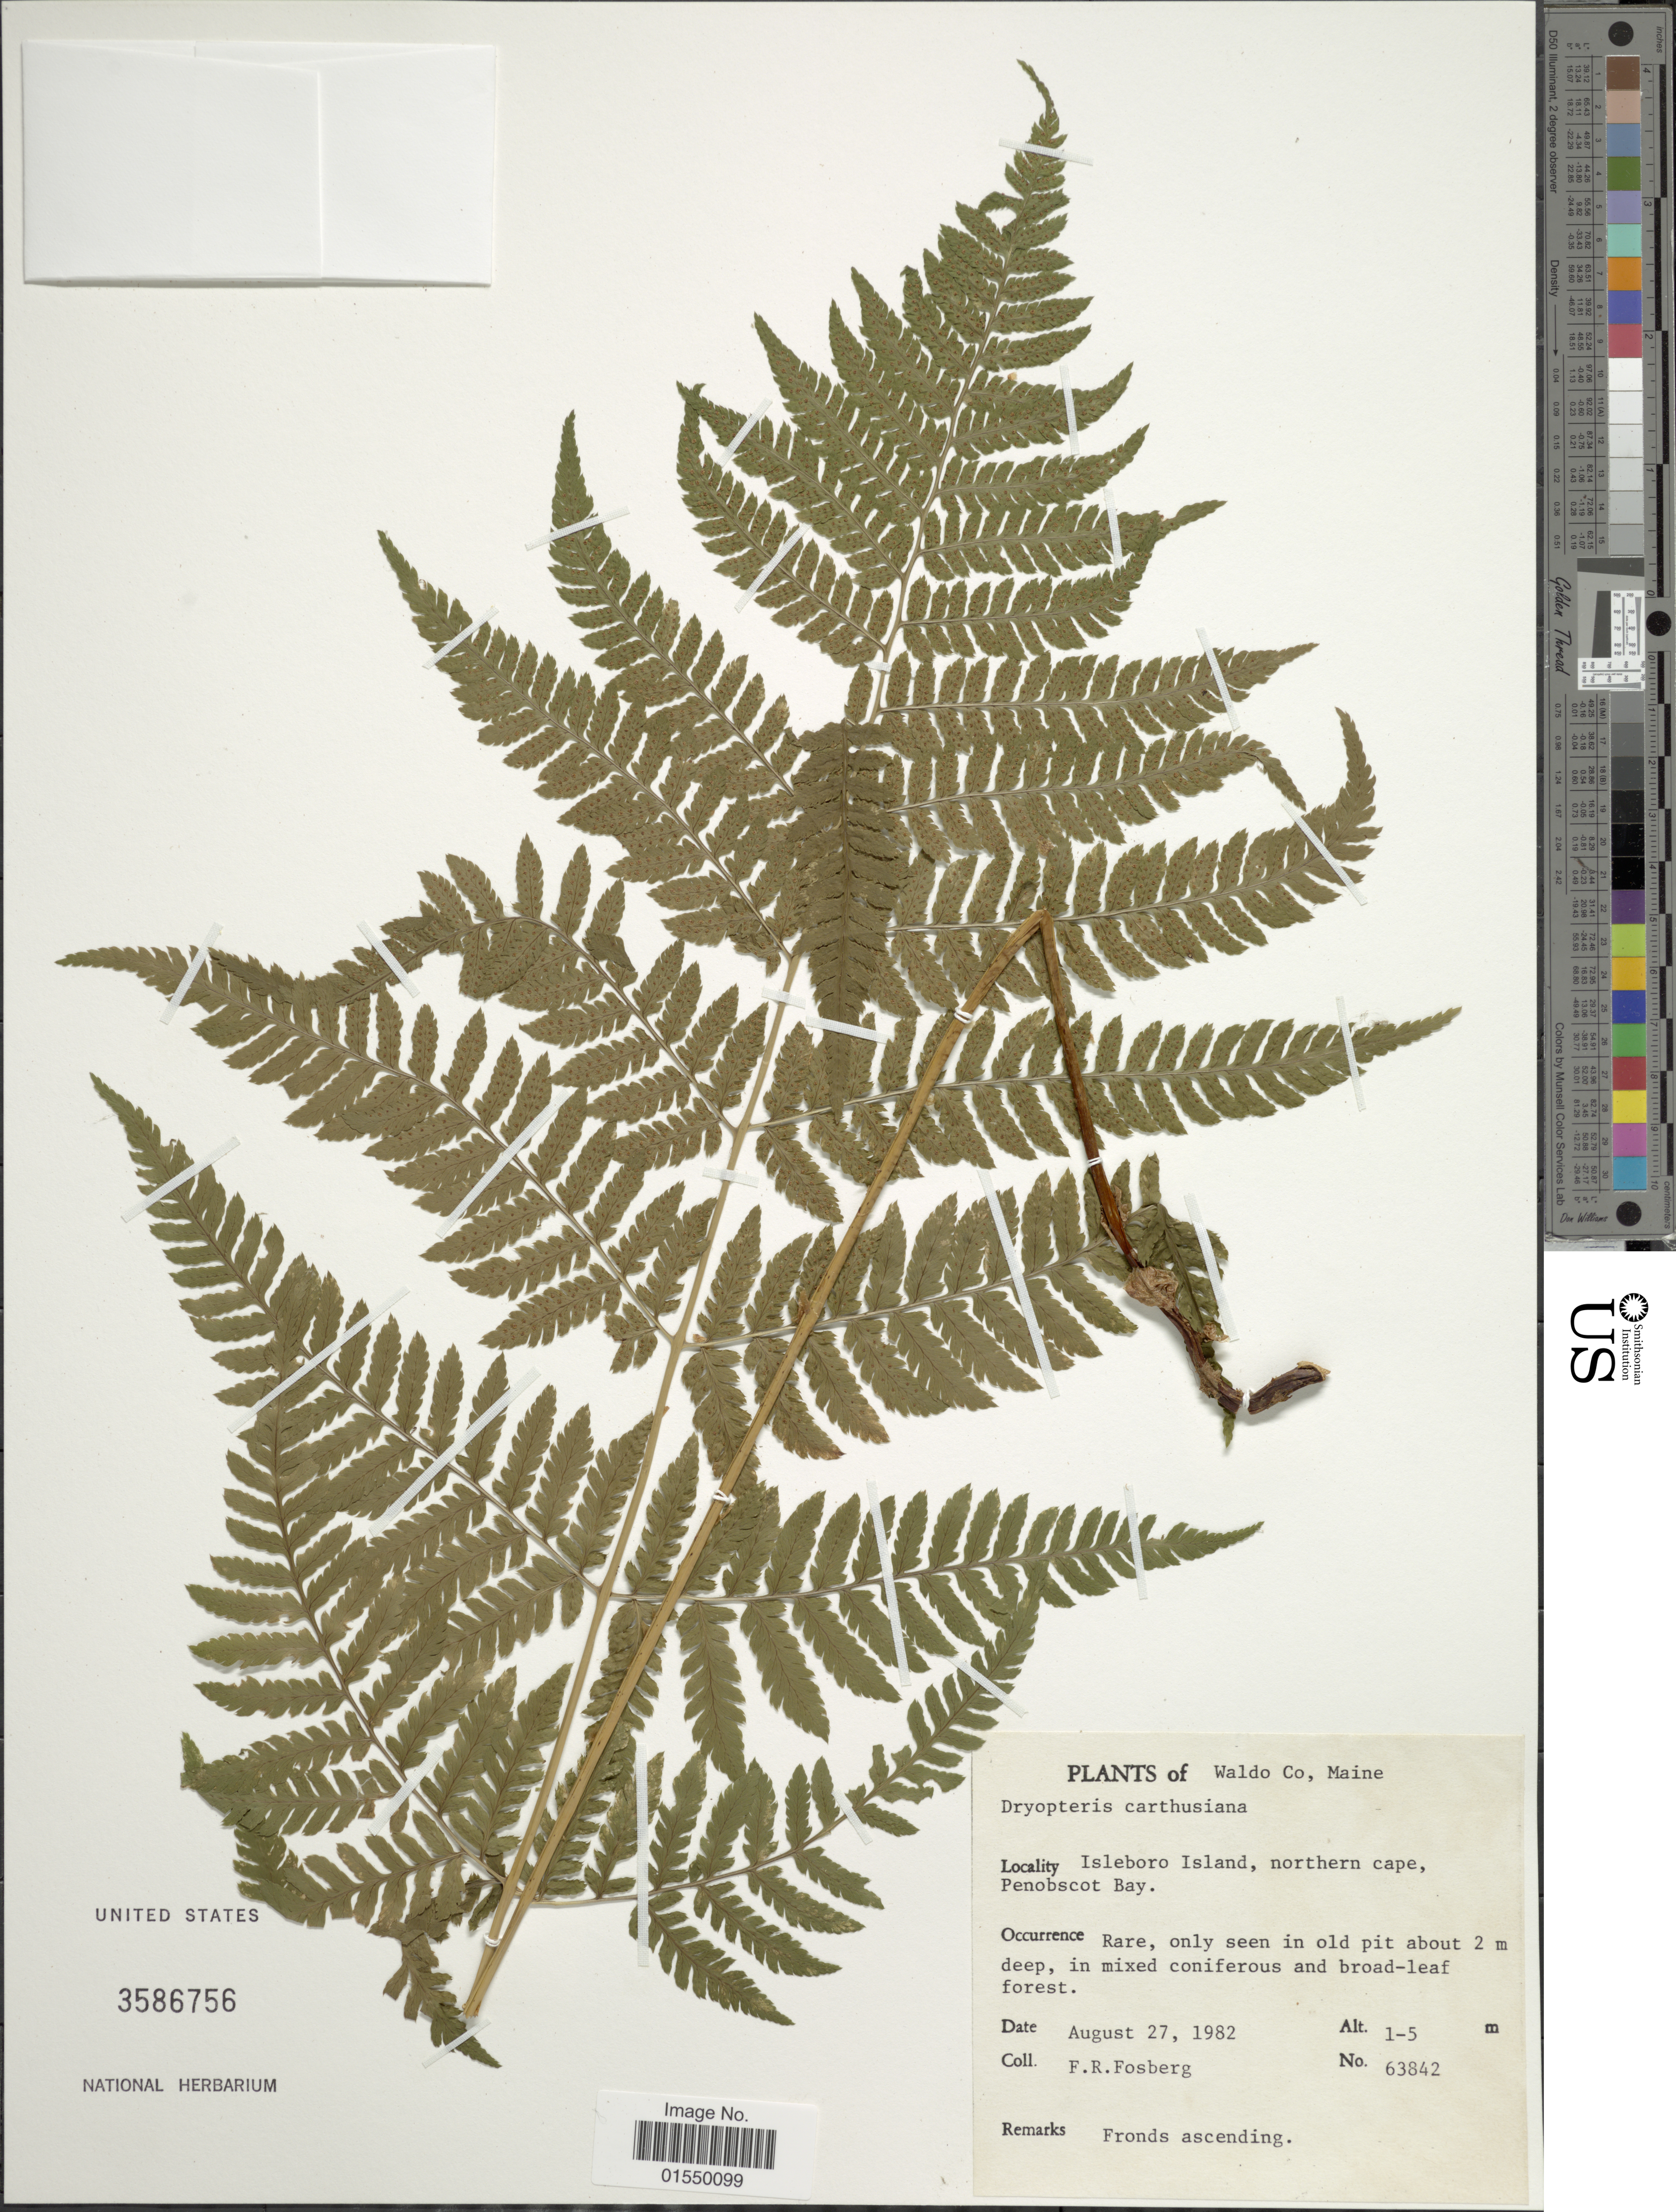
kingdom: Plantae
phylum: Tracheophyta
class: Polypodiopsida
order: Polypodiales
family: Dryopteridaceae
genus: Dryopteris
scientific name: Dryopteris carthusiana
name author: (Villars) H.P. Fuchs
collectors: F. R. Fosberg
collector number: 63842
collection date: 1982-08-27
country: United States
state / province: Maine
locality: Waldo Co., Isleboro Island, northern cape, Penobscot Bay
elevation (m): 1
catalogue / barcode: US 3586756